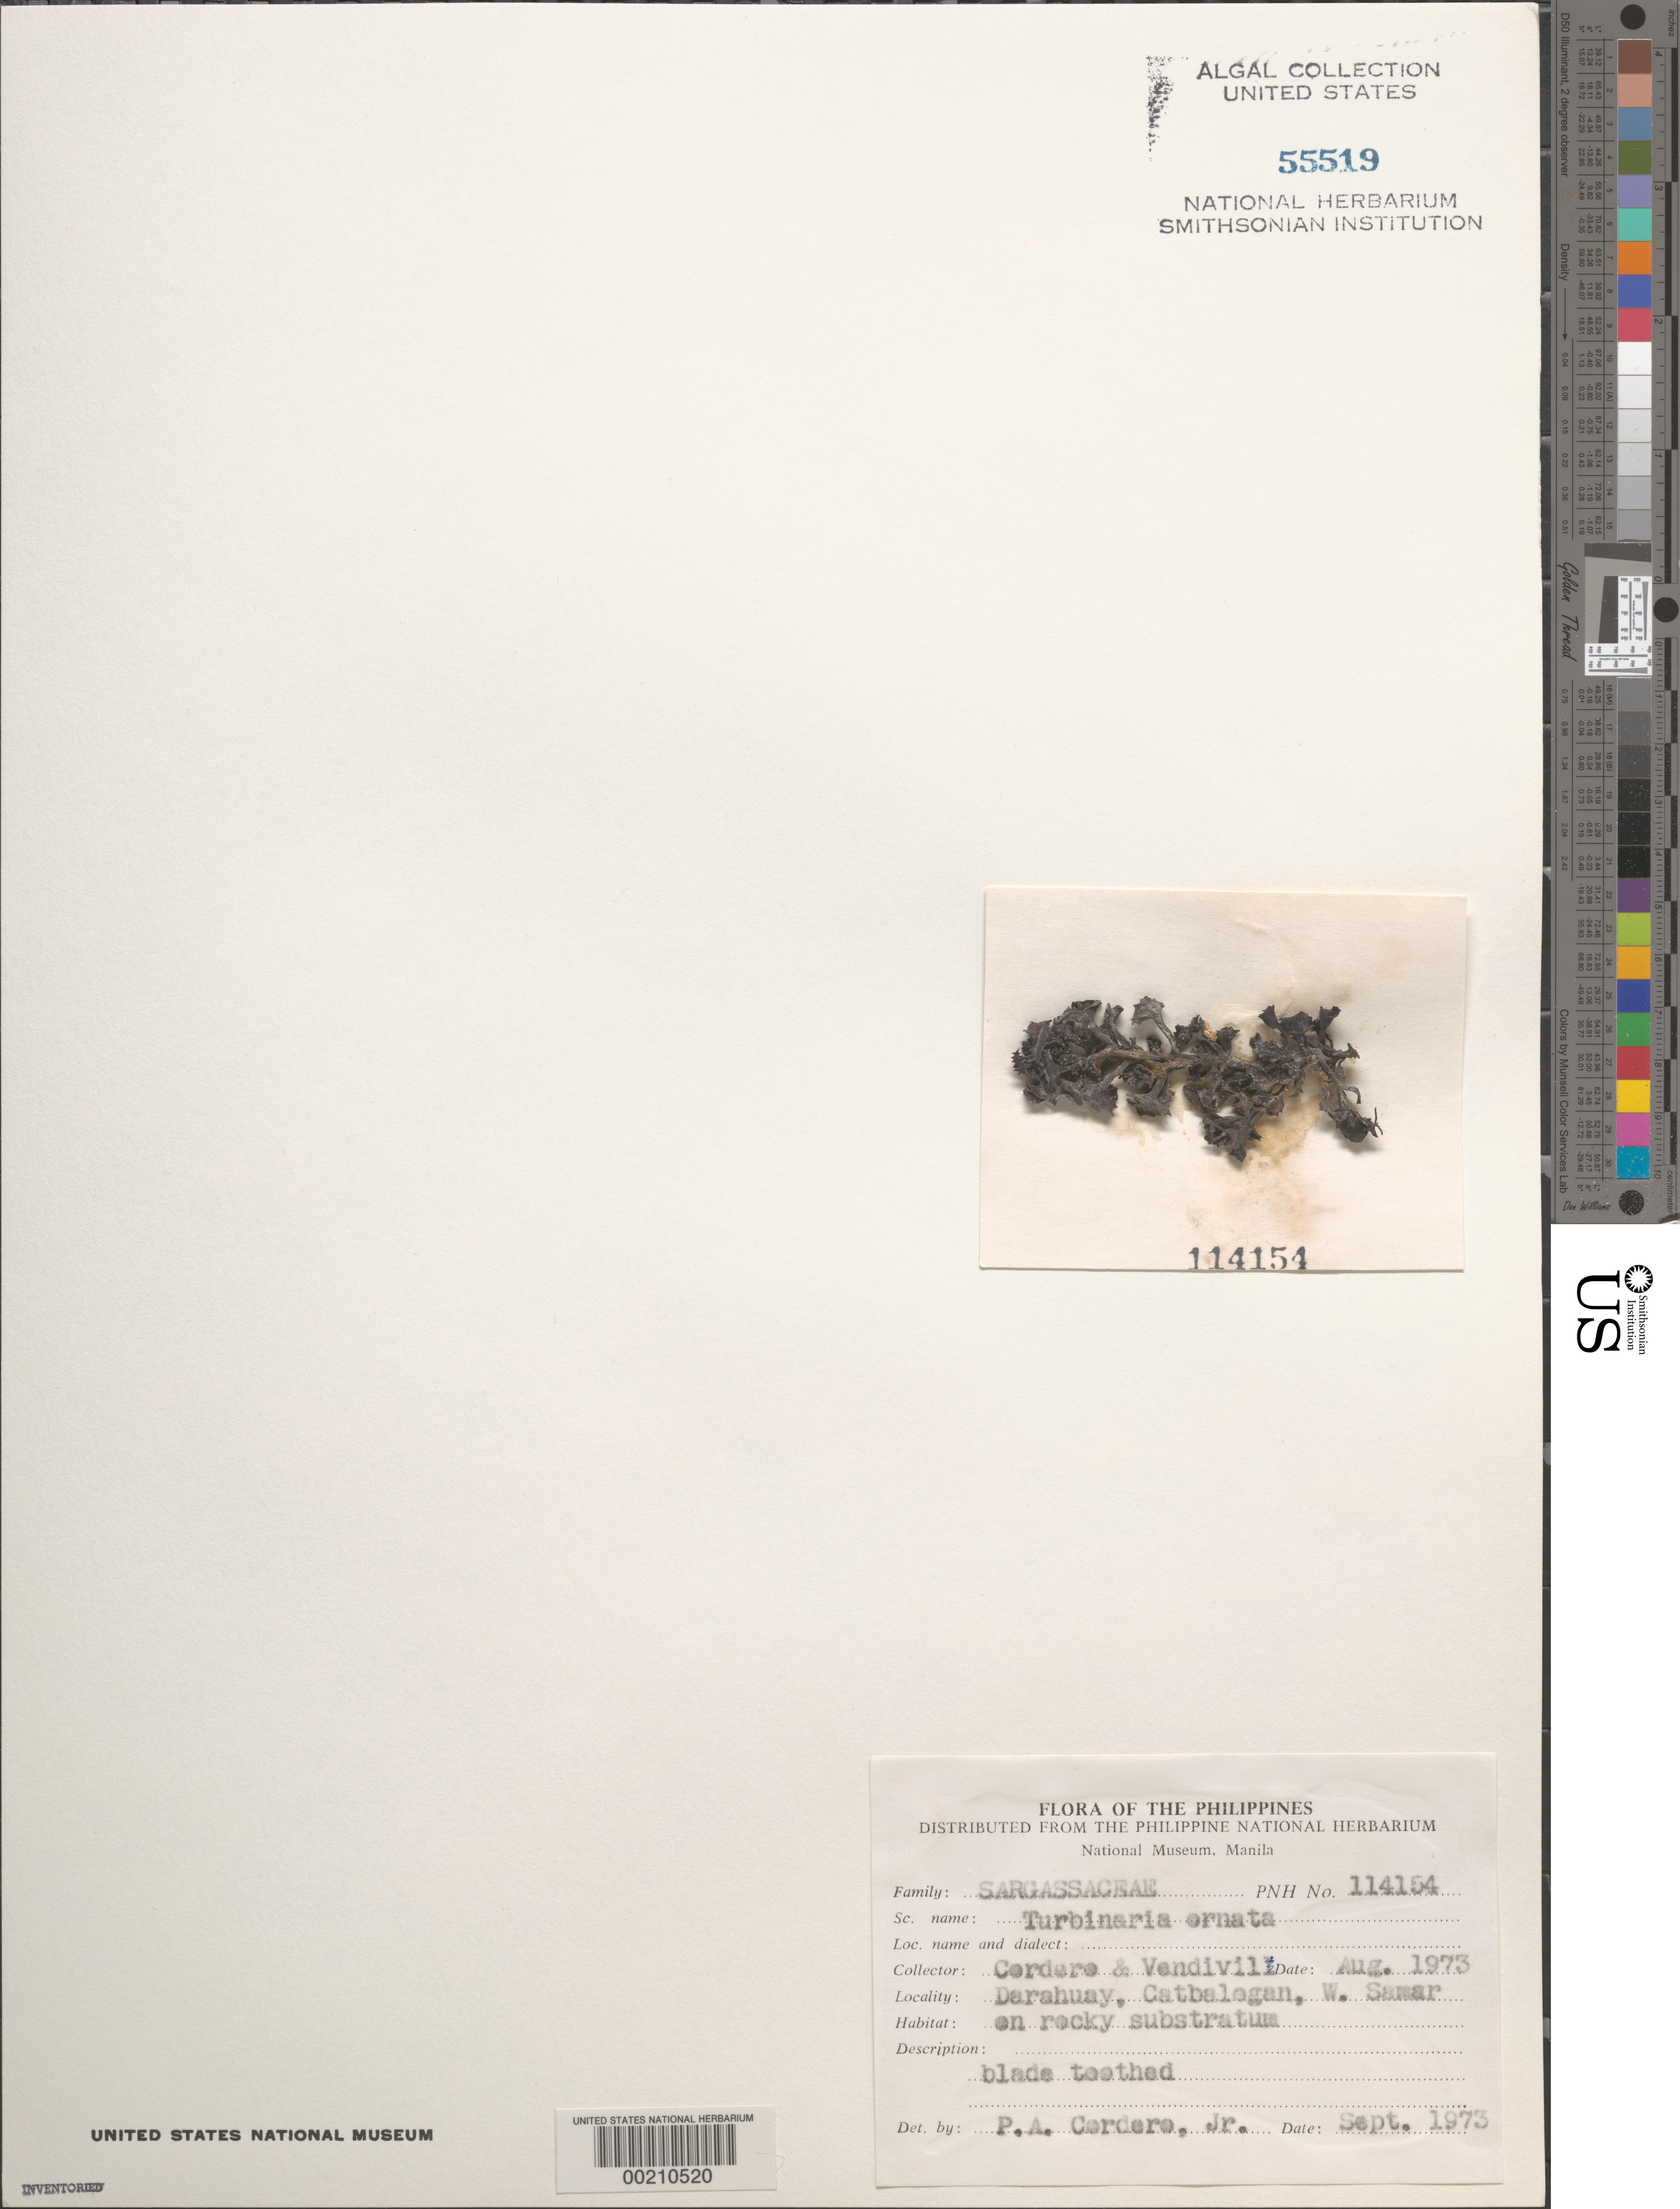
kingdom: Chromista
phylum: Ochrophyta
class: Phaeophyceae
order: Fucales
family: Sargassaceae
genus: Turbinaria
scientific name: Turbinaria ornata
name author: (Turner) J. Agardh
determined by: Cordero, P. A., Jr.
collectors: P. A. Cordero & W. Vendivil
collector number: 114154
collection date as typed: Aug 1973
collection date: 1973-08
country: Philippines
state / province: Eastern Visayas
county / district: Western Samar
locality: Darahuay, catbalogan, west samar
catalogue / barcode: US 55519